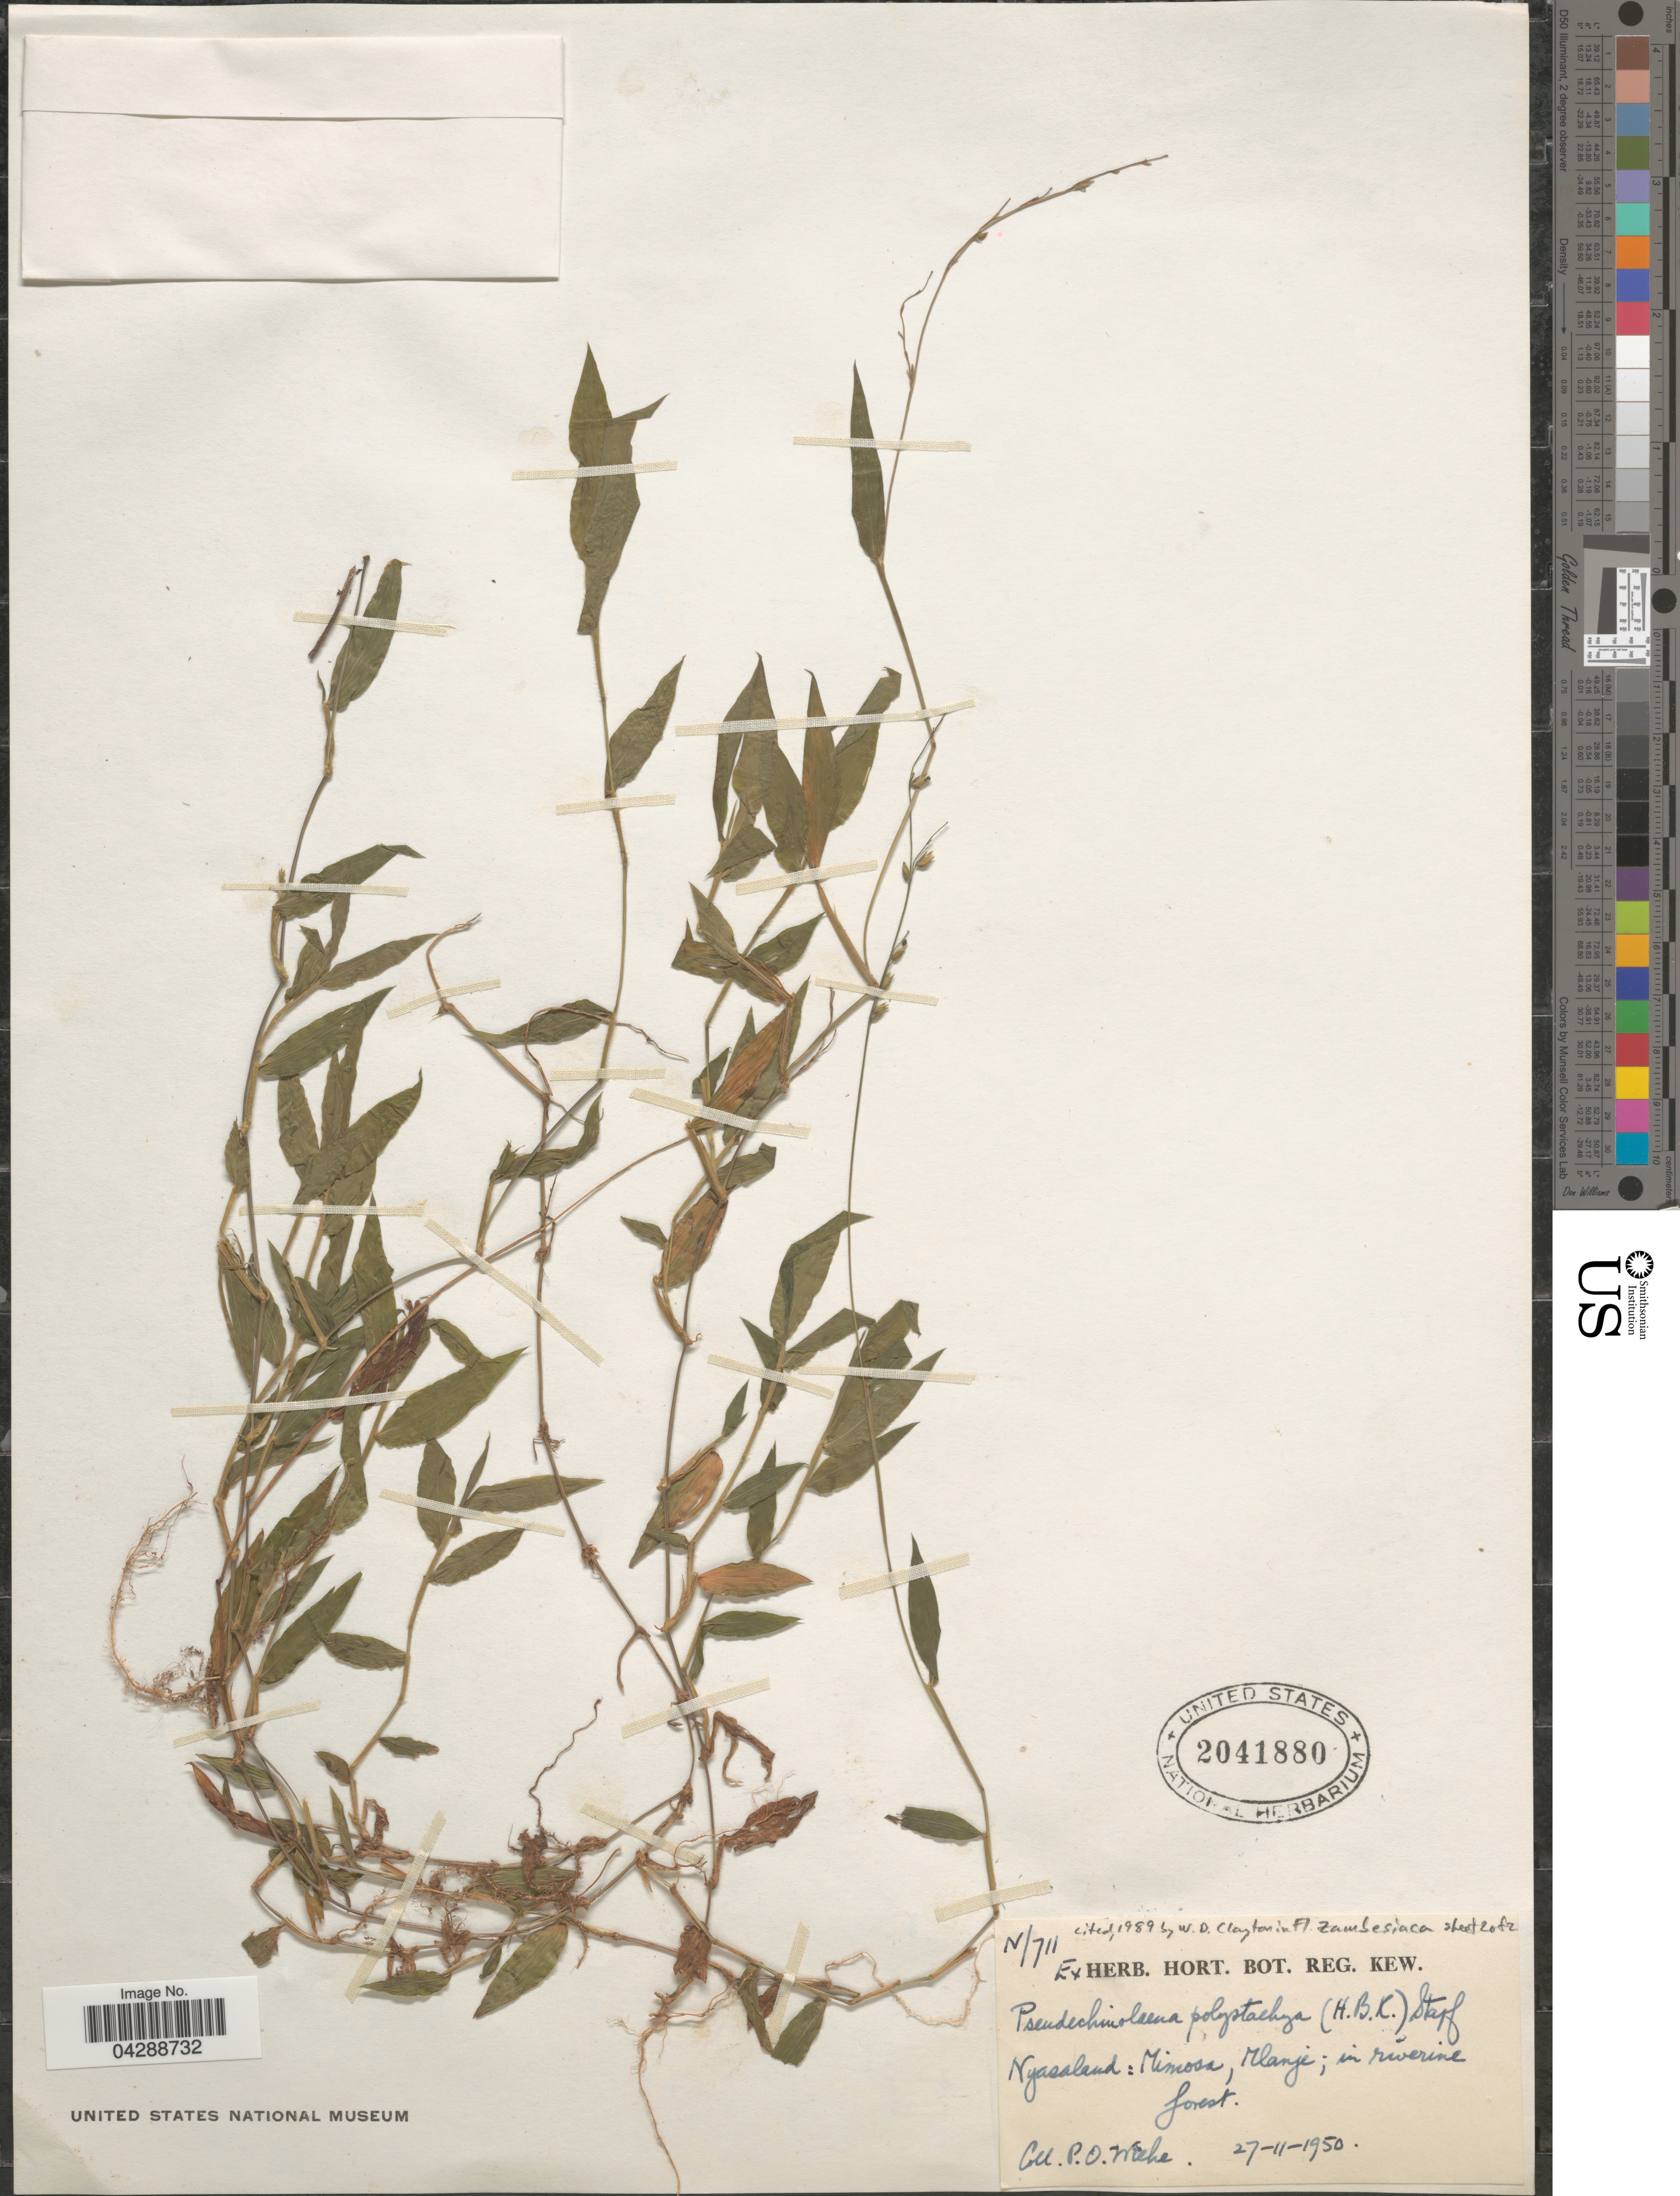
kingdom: Plantae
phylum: Tracheophyta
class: Liliopsida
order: Poales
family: Poaceae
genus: Pseudechinolaena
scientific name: Pseudechinolaena polystachya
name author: (Kunth) Stapf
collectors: P. Wiehe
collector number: N/711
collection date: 1950-02-27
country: Malawi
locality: Nyasaland: Mimosa, Mlanje; in riverine forest.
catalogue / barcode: US 2041880